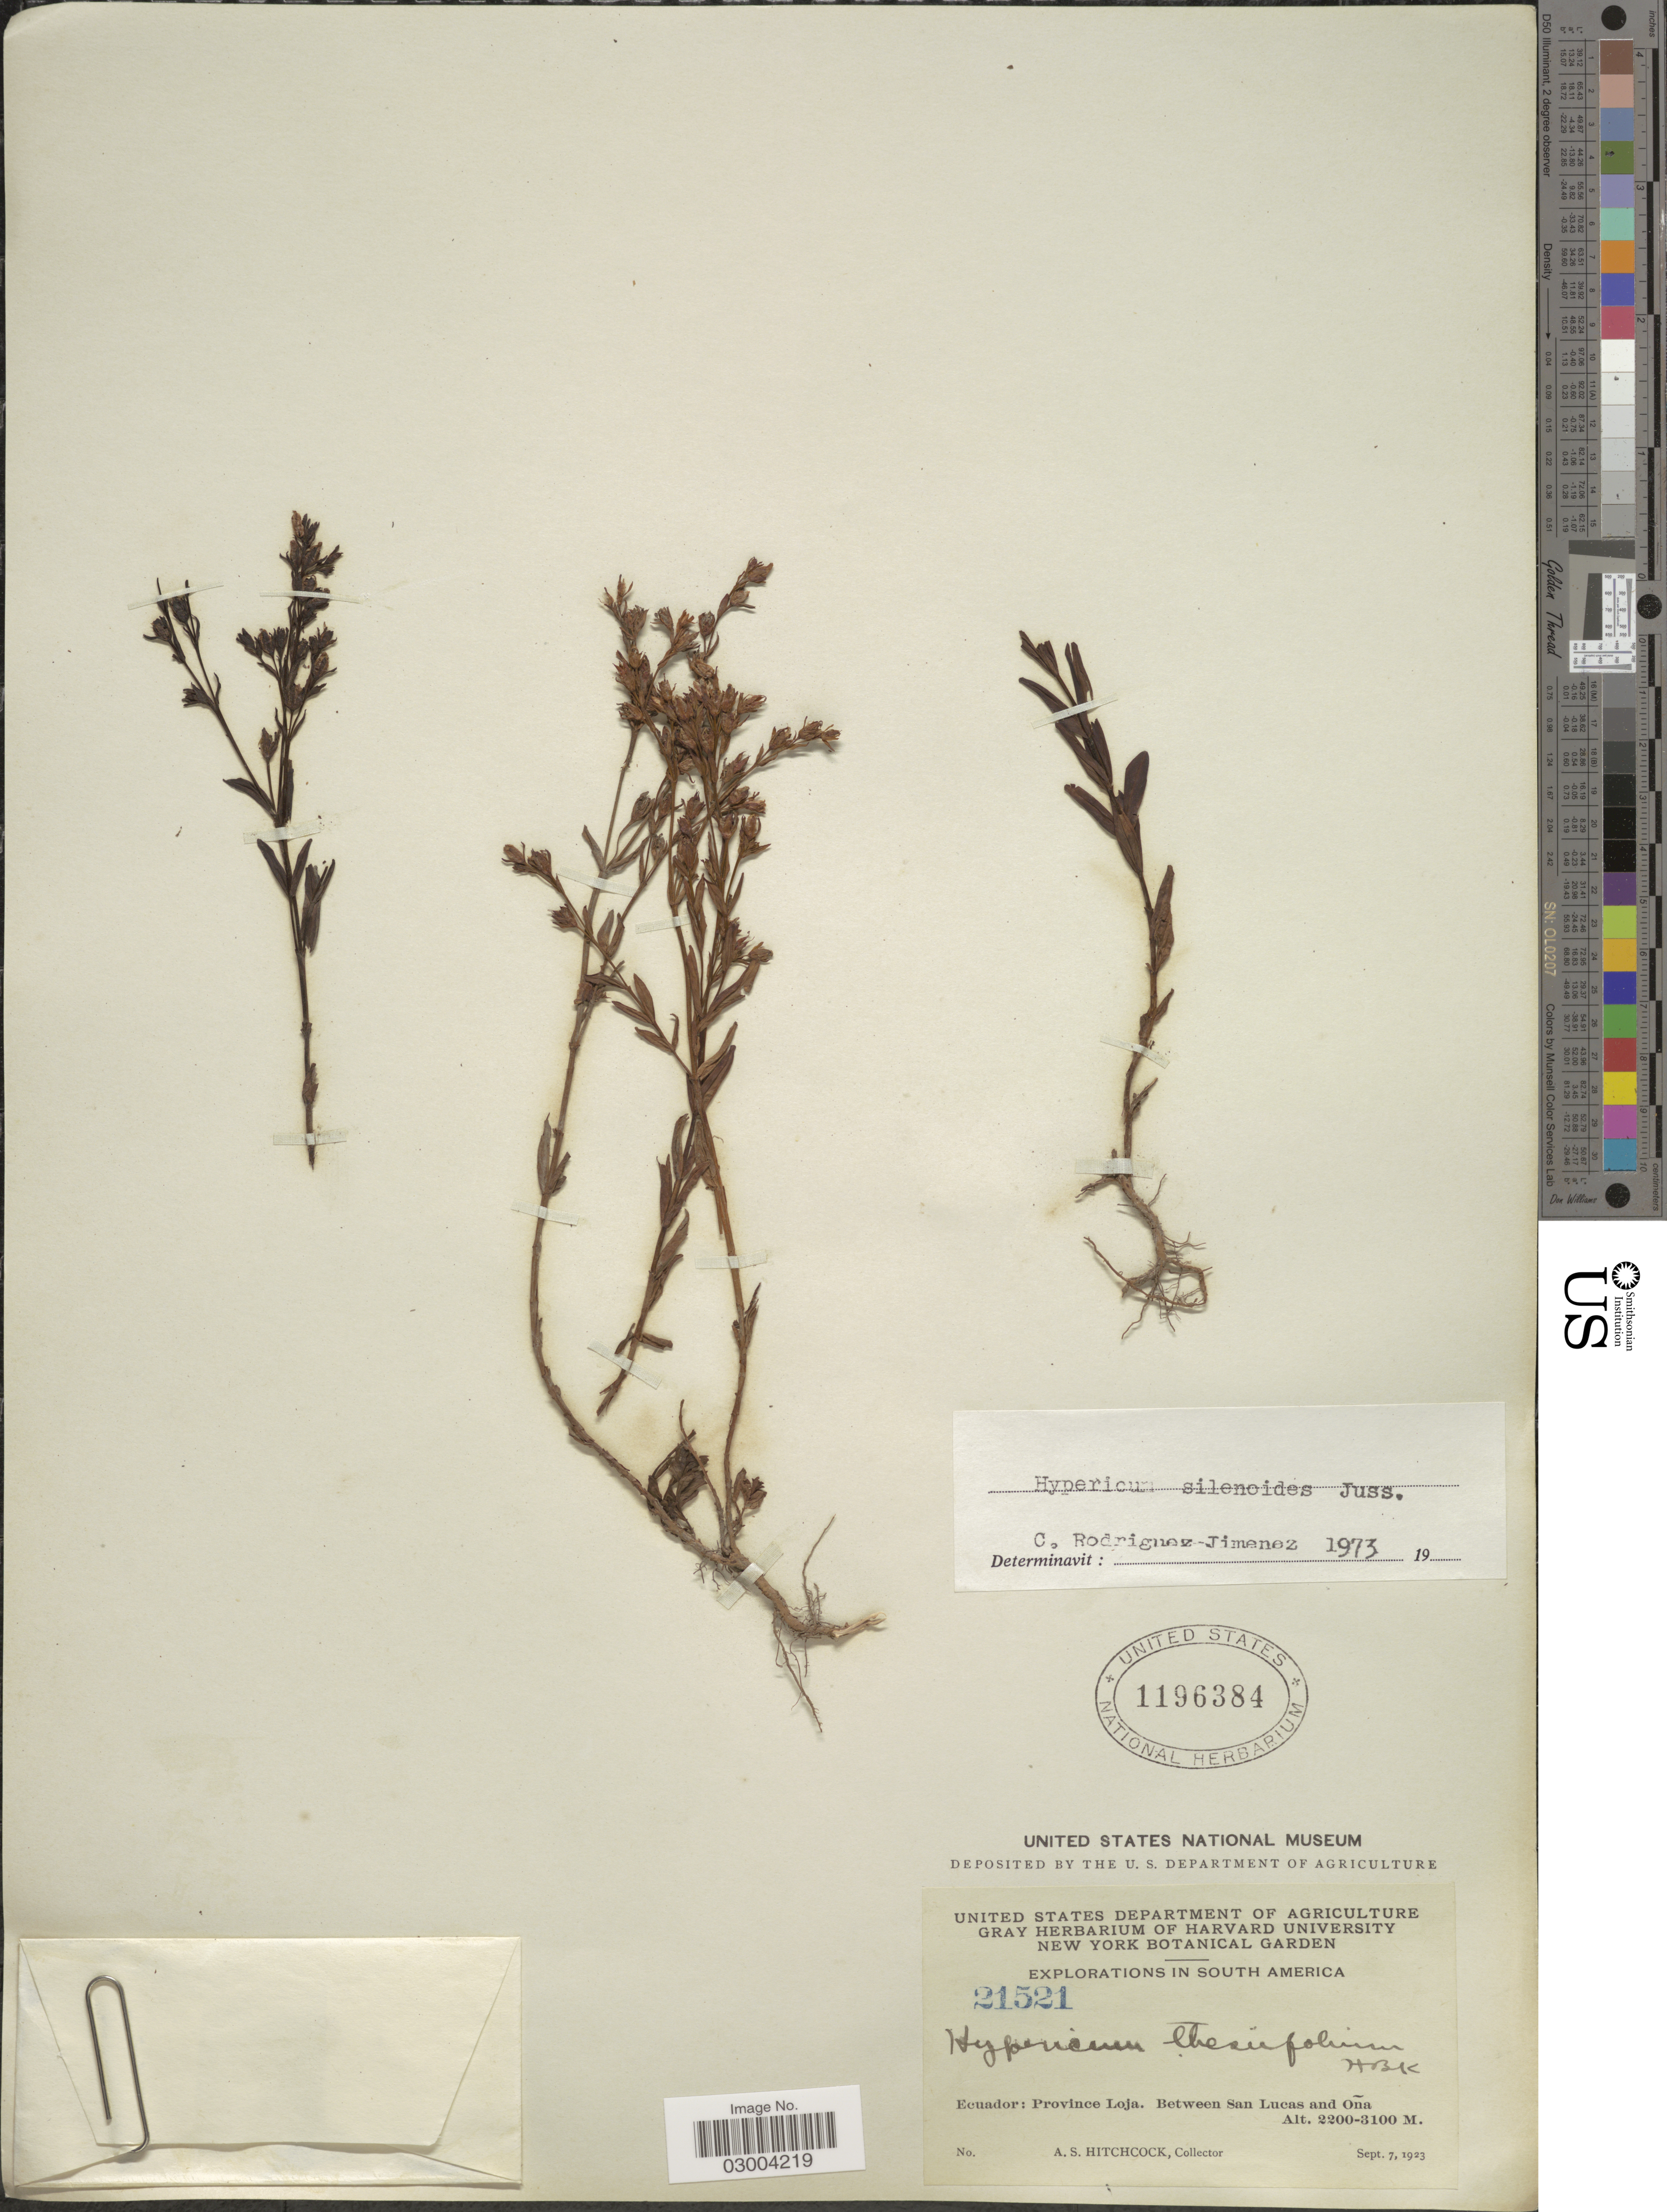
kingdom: Plantae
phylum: Tracheophyta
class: Magnoliopsida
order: Malpighiales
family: Hypericaceae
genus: Hypericum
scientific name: Hypericum silenoides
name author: Juss.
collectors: A. S. Hitchcock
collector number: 21521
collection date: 1923-09-07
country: Ecuador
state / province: Loja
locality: Between San Lucas and Oña.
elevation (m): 2200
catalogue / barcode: US 1196384